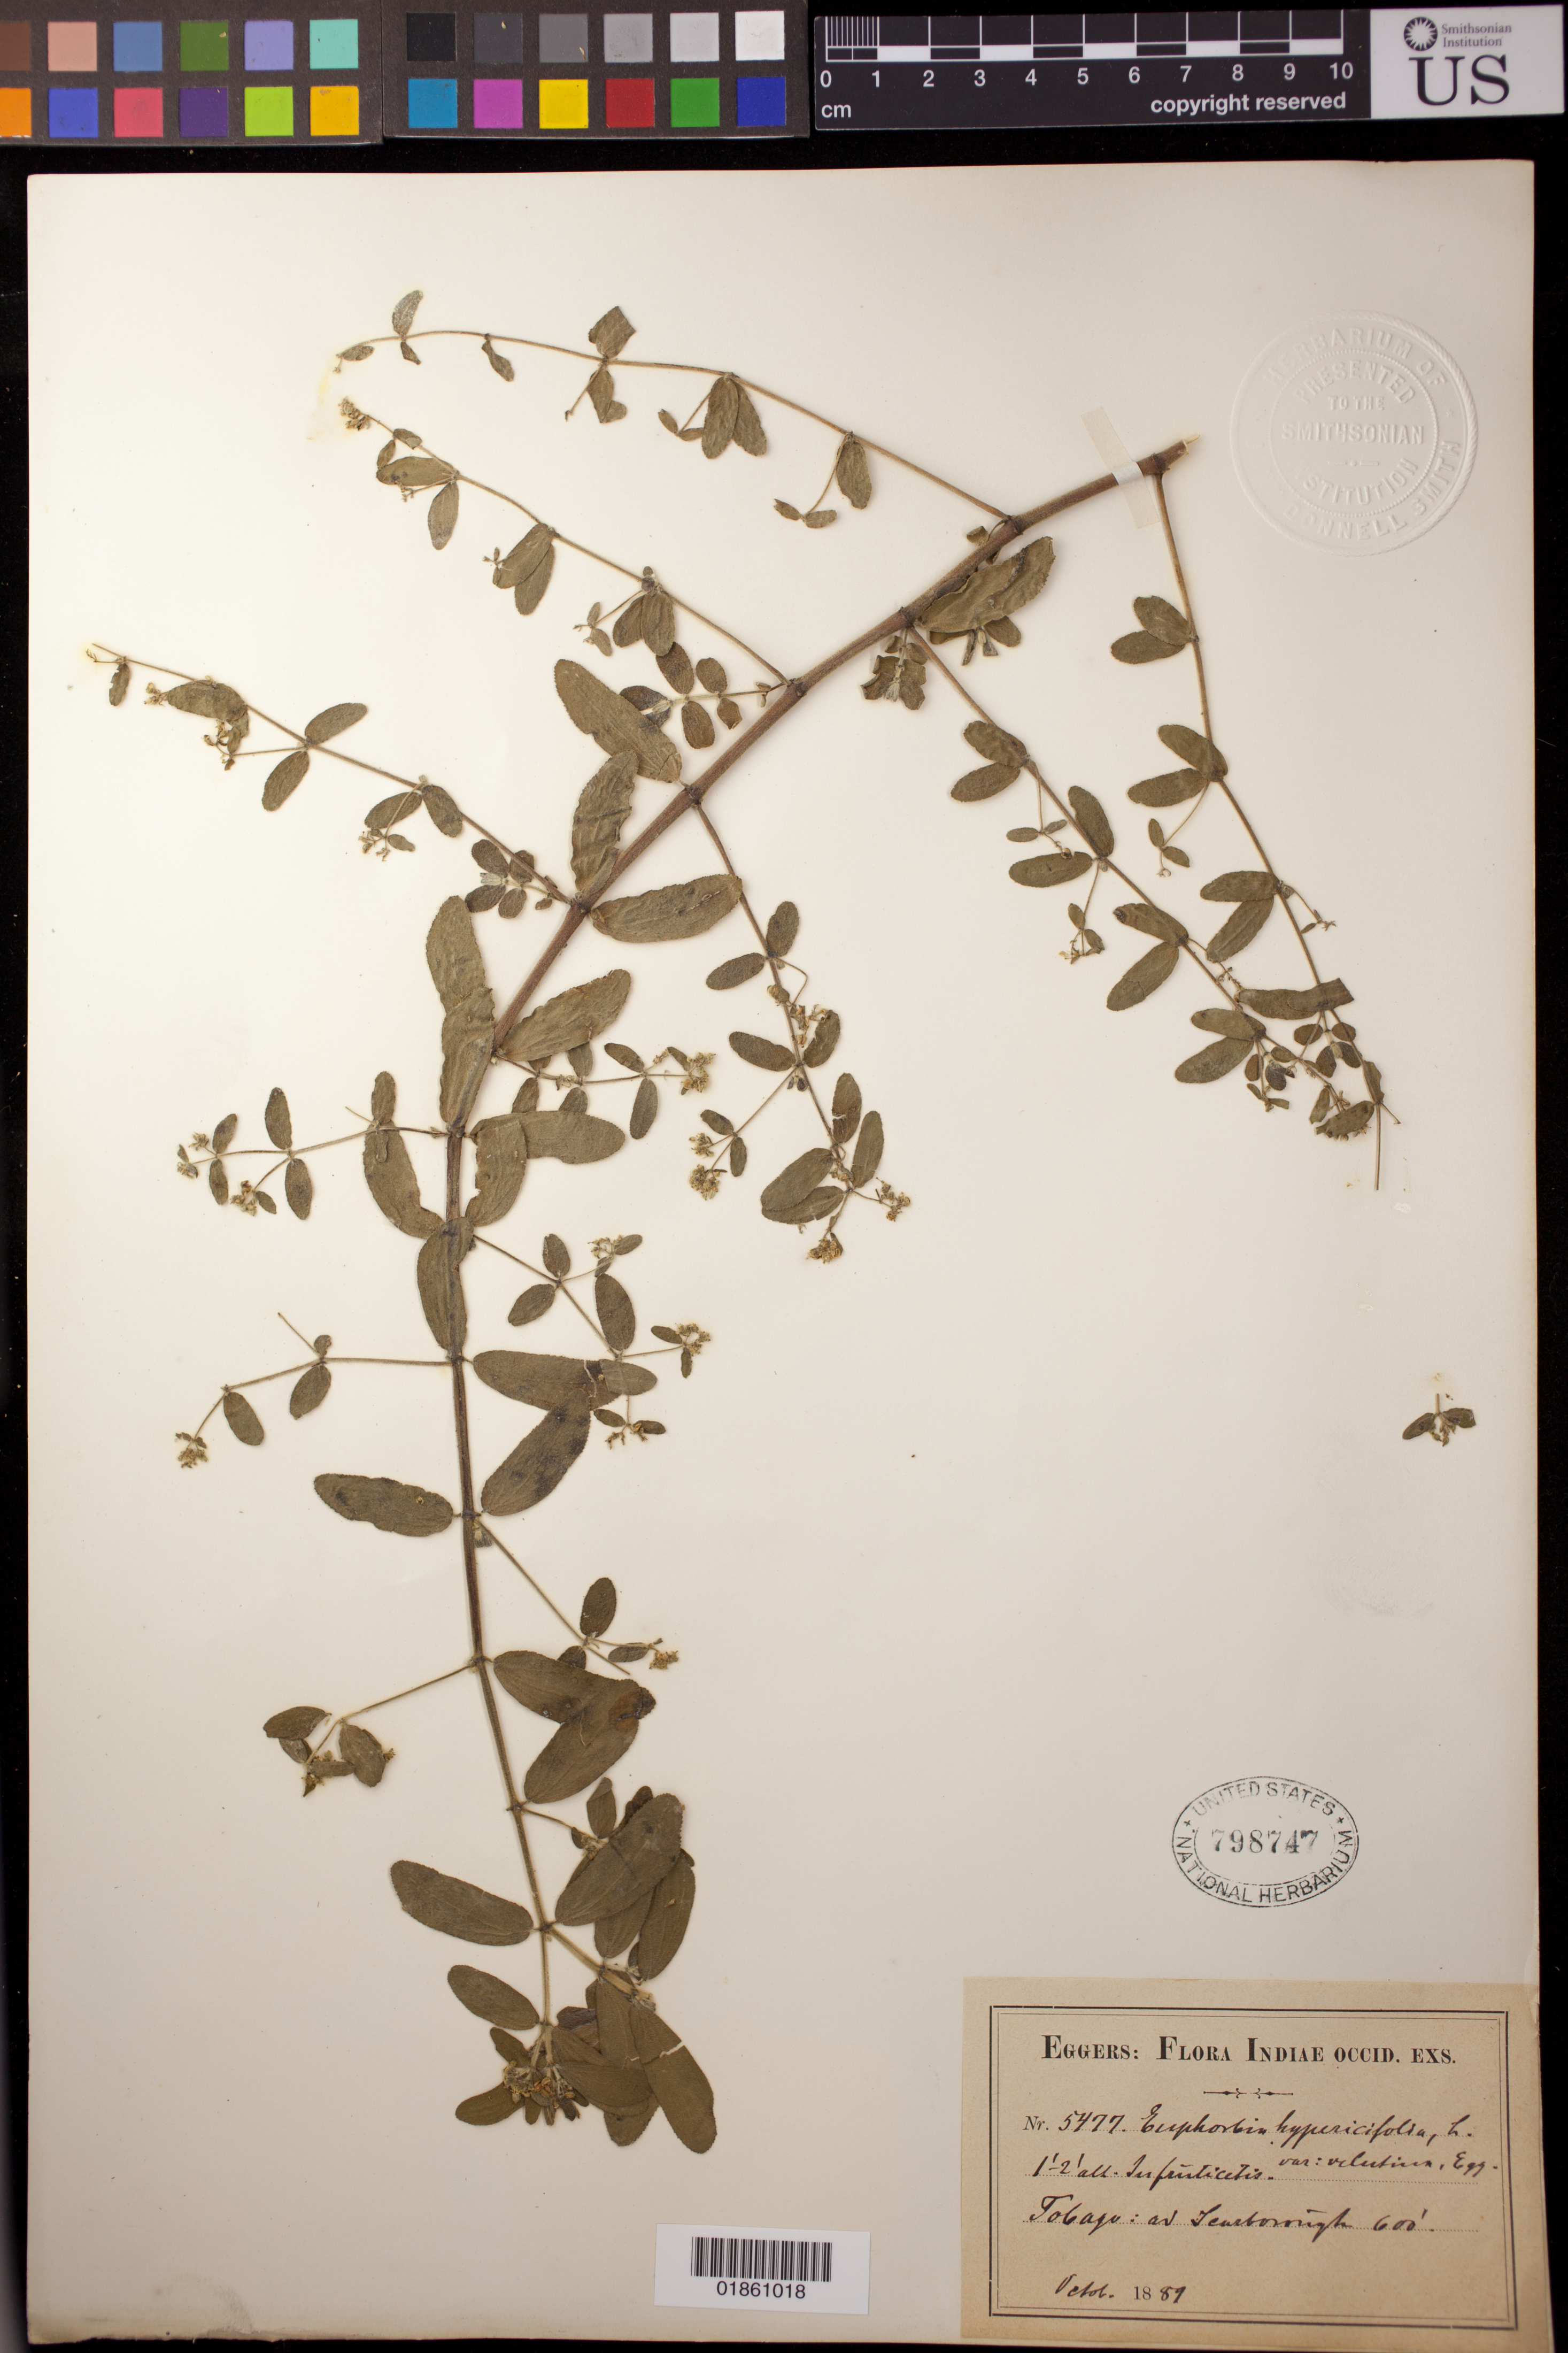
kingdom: Plantae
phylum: Tracheophyta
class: Magnoliopsida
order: Malpighiales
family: Euphorbiaceae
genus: Euphorbia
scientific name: Euphorbia hypericifolia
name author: L.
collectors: H. F. A. von Eggers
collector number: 5477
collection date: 1889-10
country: Trinidad and Tobago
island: Tobago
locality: ab [from] Scarborough.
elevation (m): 183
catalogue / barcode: US 798747